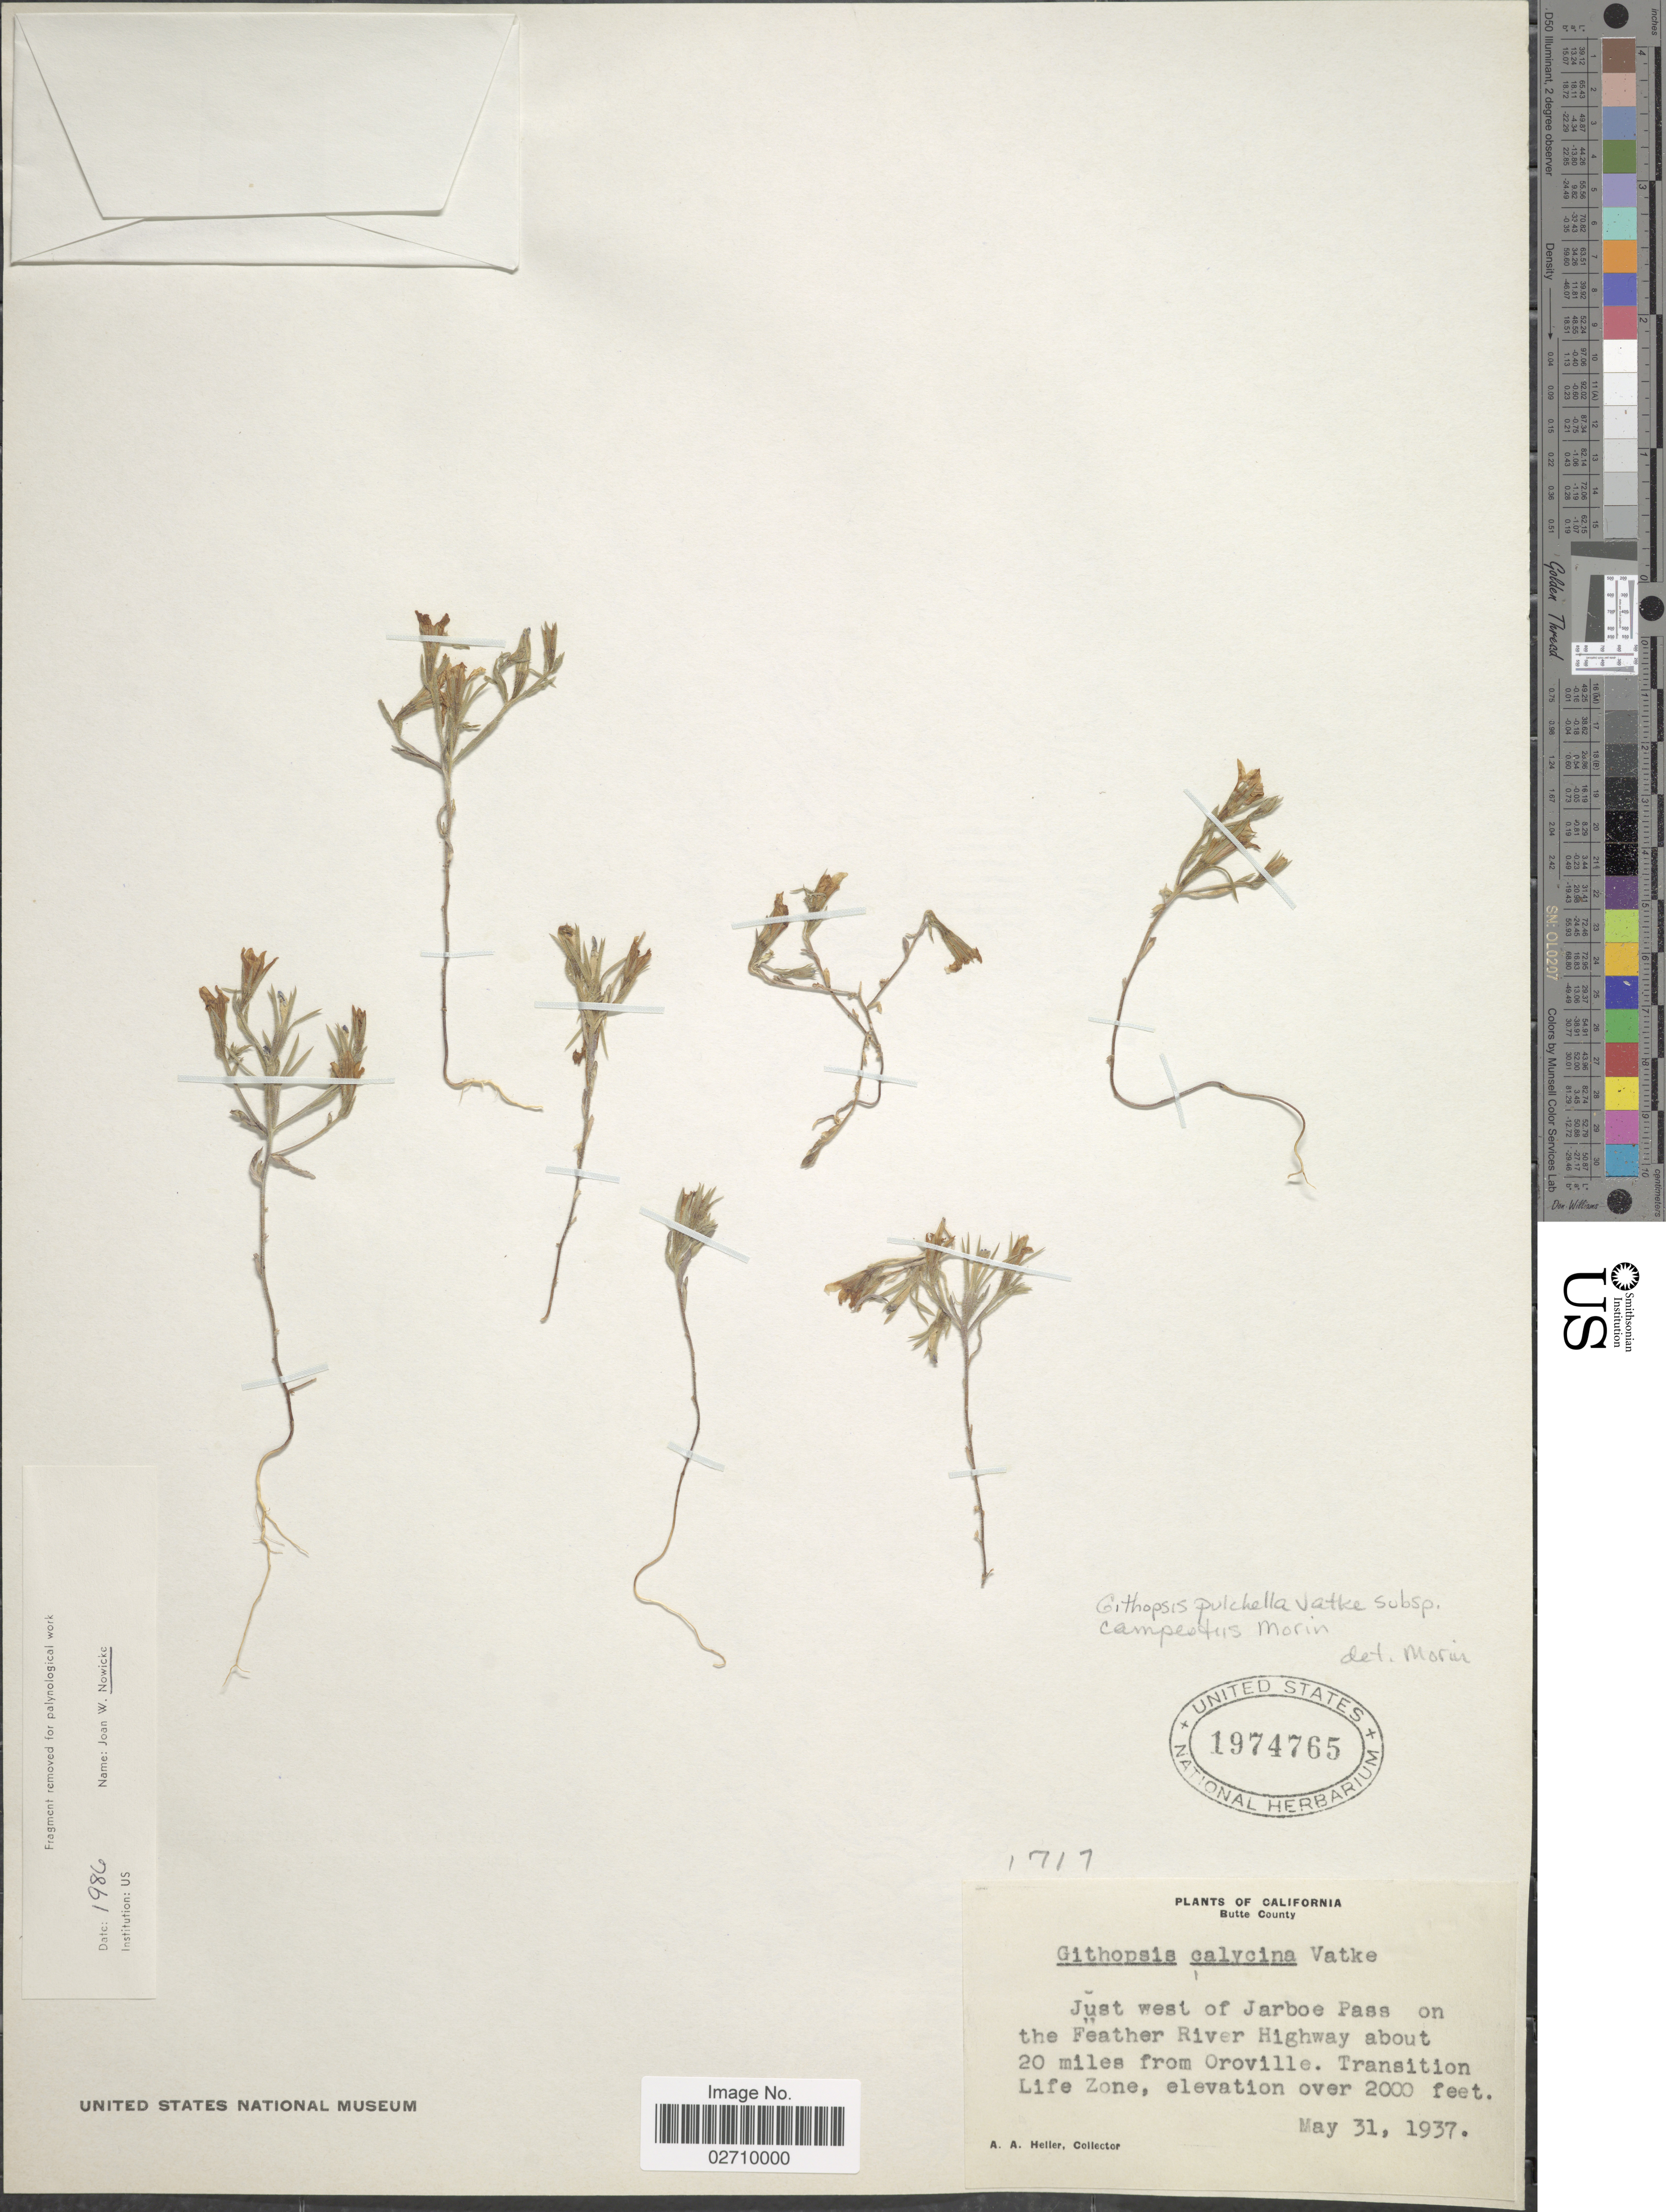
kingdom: Plantae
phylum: Tracheophyta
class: Magnoliopsida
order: Asterales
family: Campanulaceae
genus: Githopsis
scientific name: Githopsis calycina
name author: Benth.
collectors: A. A. Heller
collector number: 1717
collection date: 1937-05-31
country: United States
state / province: California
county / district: Butte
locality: Butte County. Just west of Jarboe Pass on the Feather River Highway about 20 miles from Oroville. Transition Life Zone.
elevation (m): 610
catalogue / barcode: US 1974765